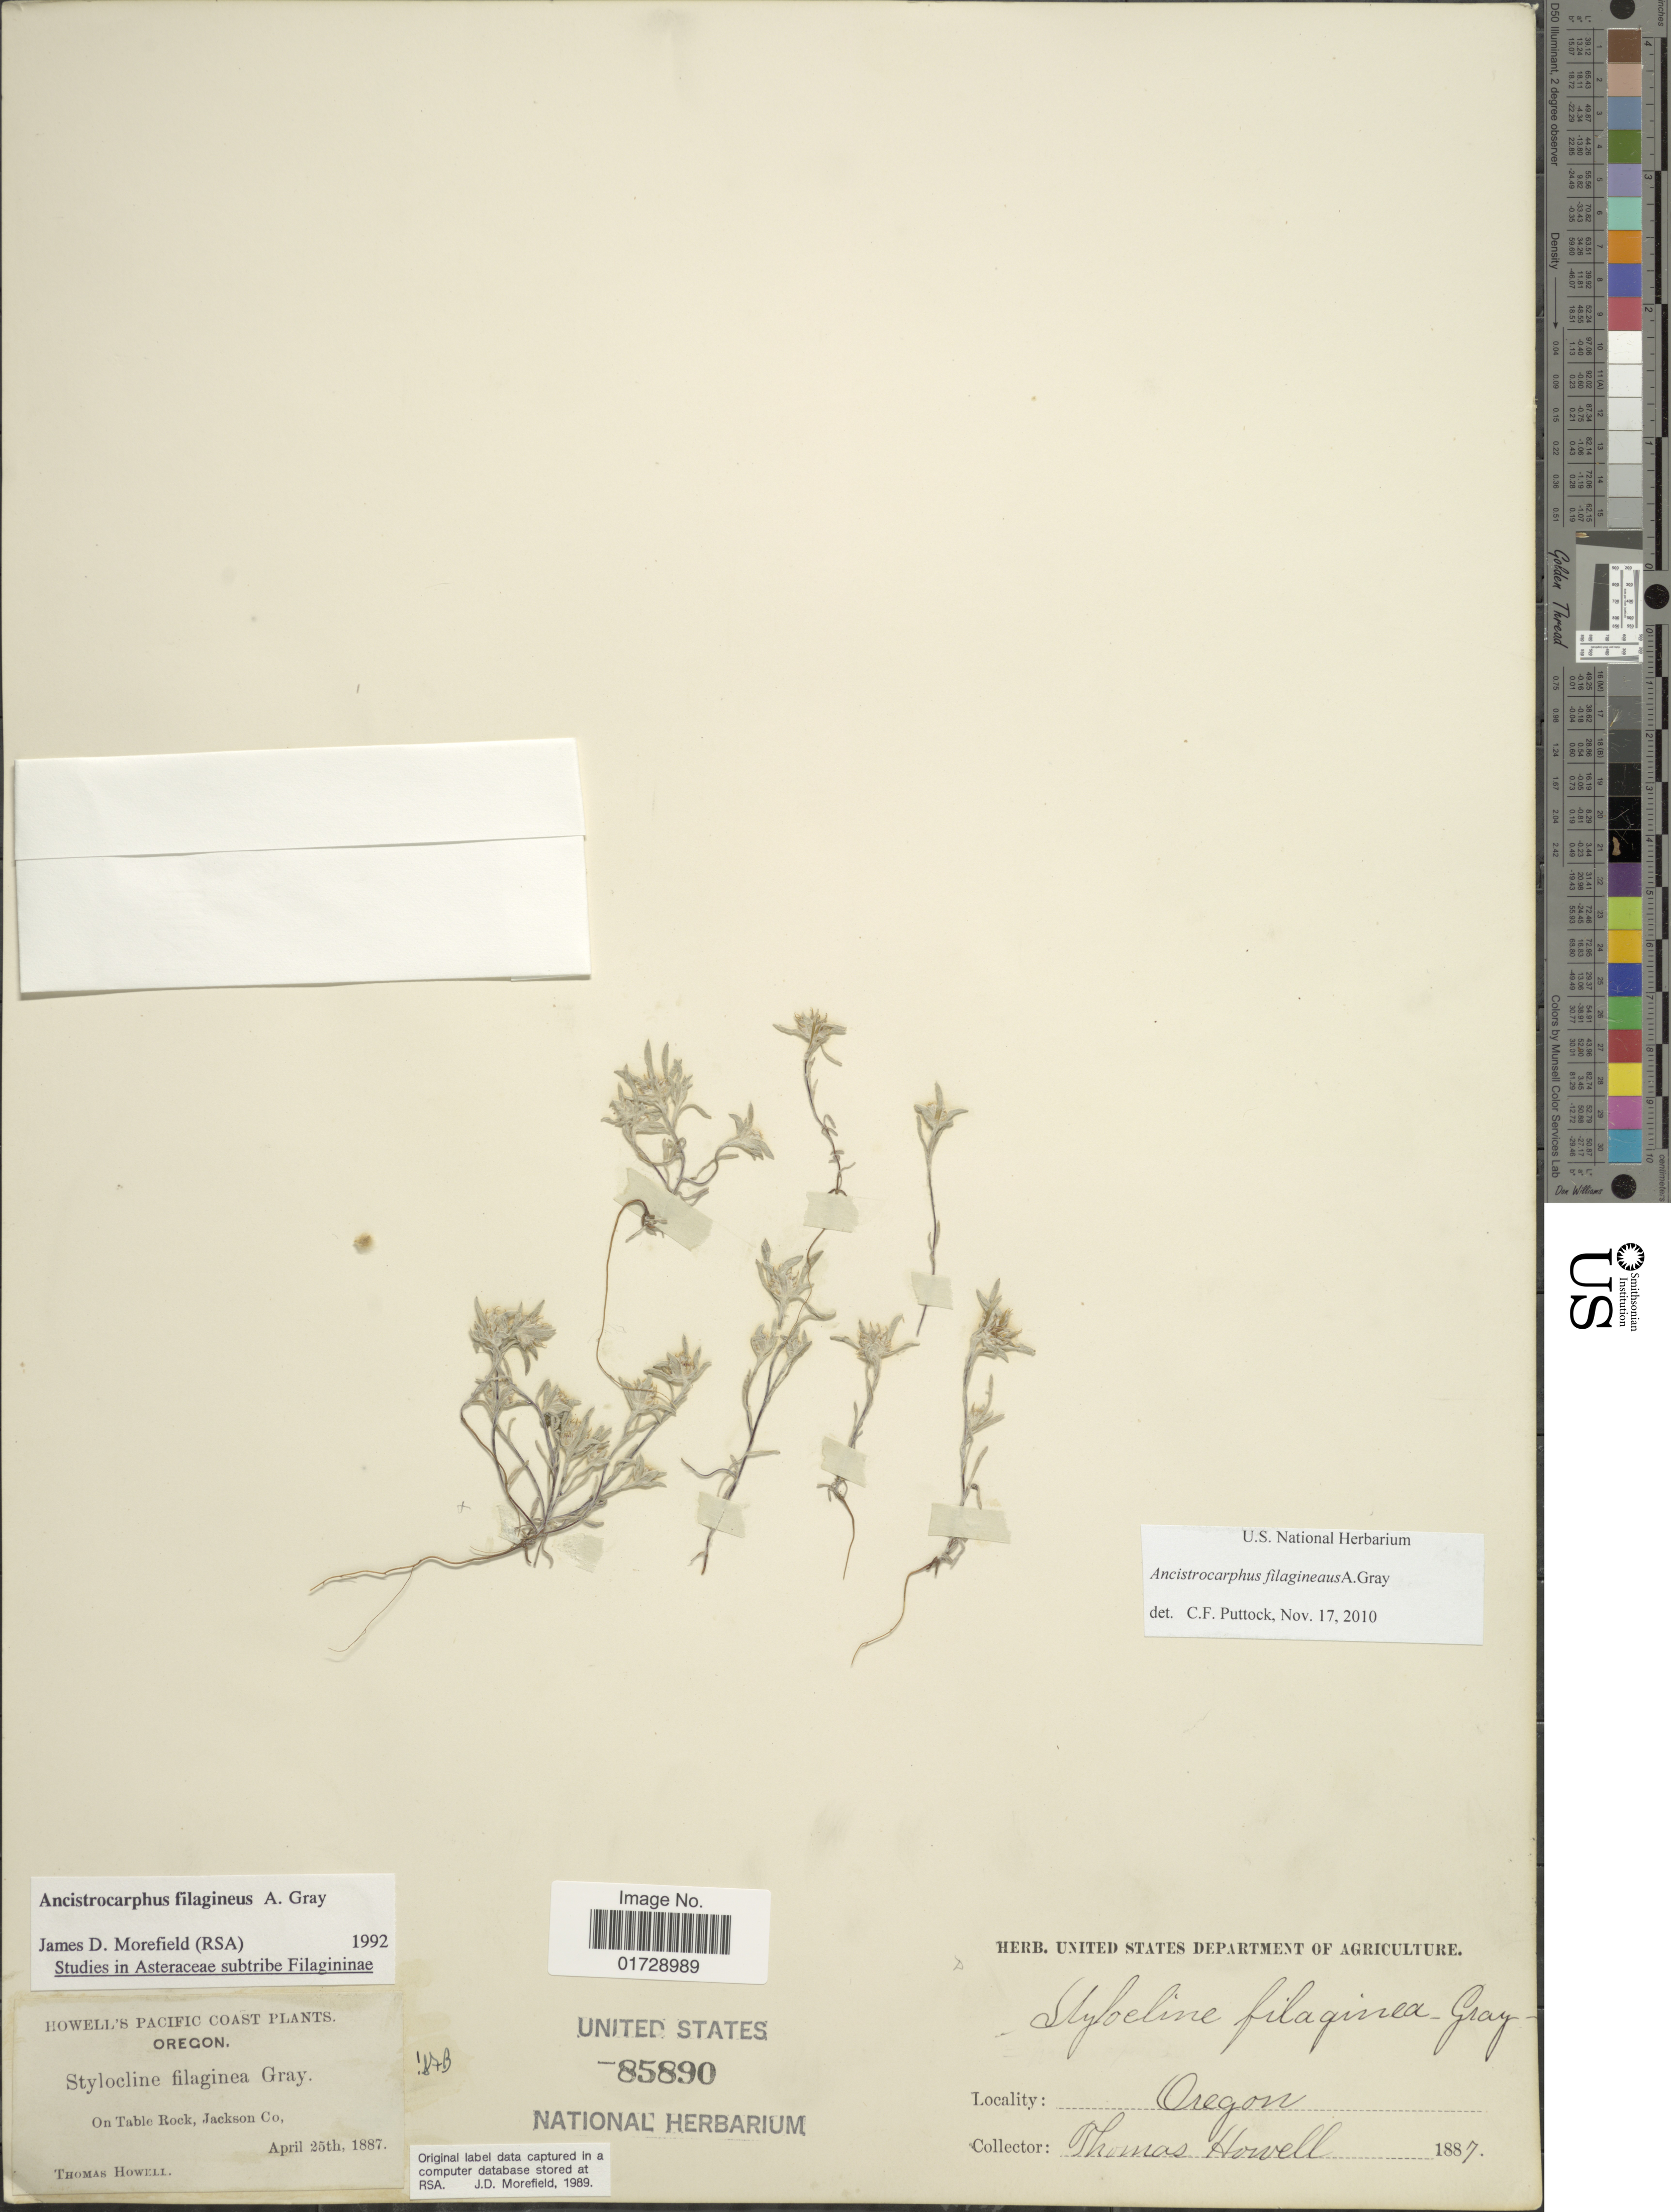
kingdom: Plantae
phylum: Tracheophyta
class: Magnoliopsida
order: Asterales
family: Asteraceae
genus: Stylocline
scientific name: Stylocline filaginea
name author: (A. Gray) A. Gray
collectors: T. Howell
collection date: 1887-04-25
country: United States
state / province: Oregon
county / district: Jackson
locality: On Table Rock, Jackson Co.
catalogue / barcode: US 85890